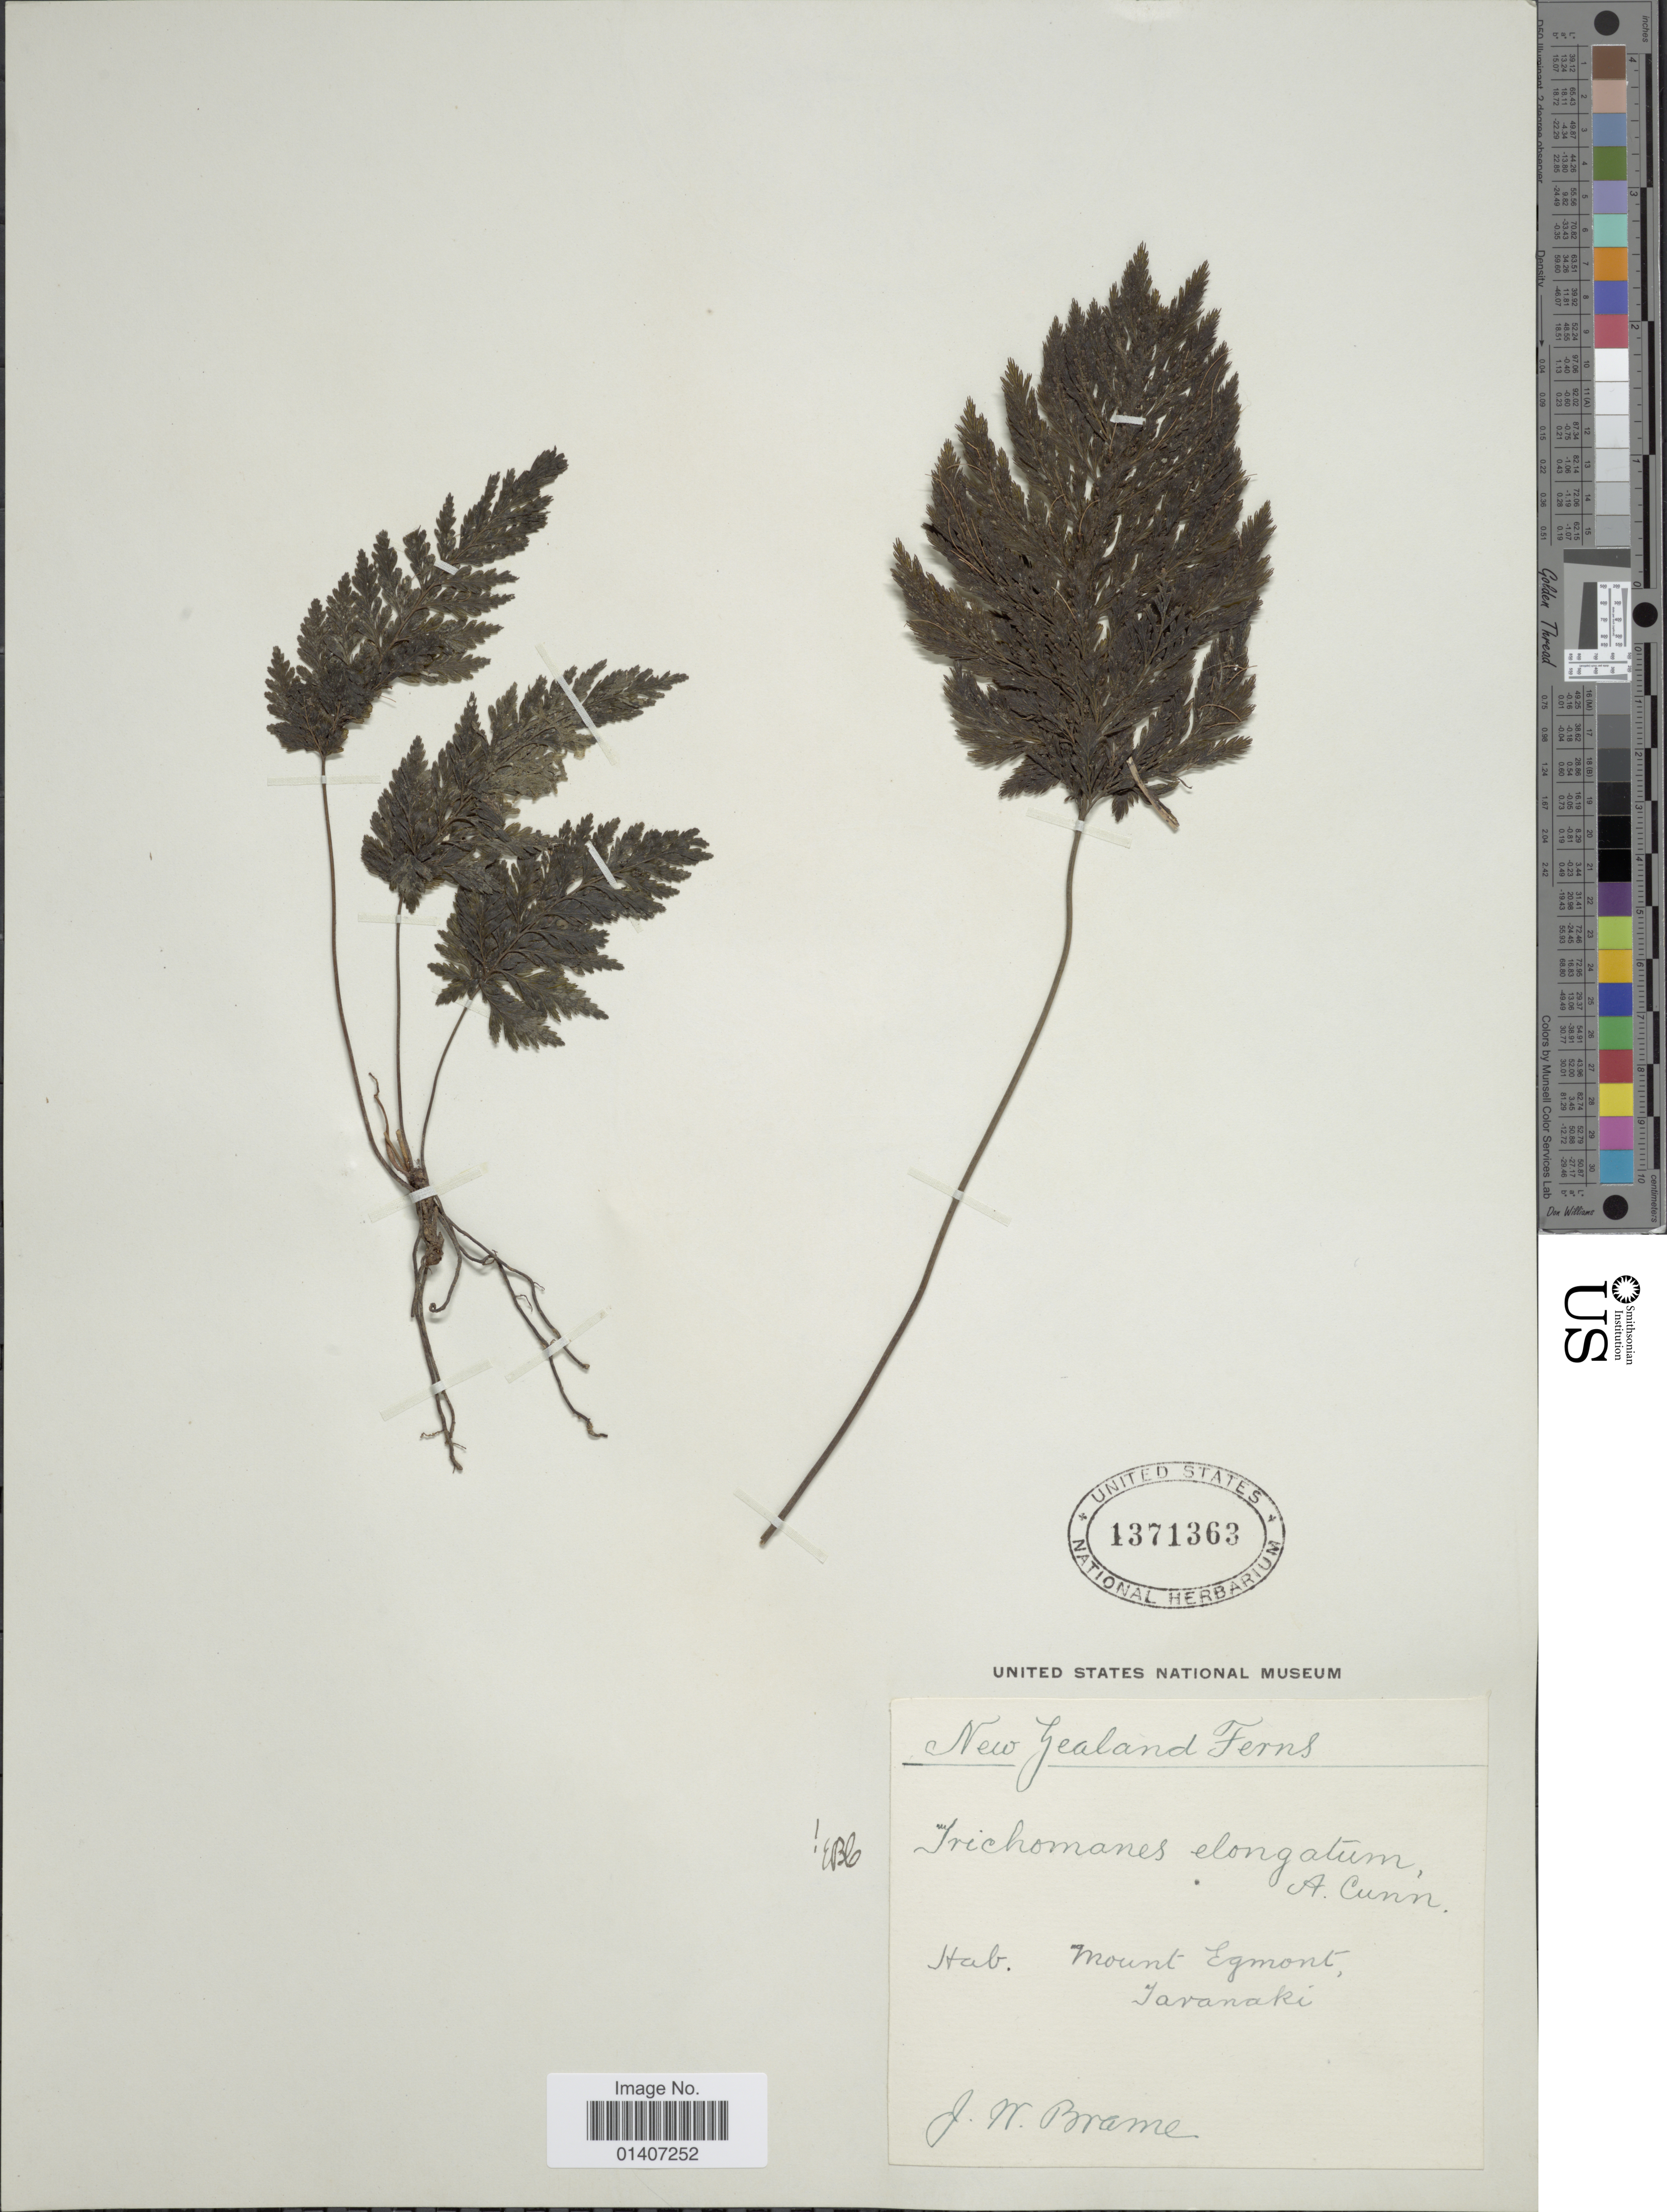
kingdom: Plantae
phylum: Tracheophyta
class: Polypodiopsida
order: Hymenophyllales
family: Hymenophyllaceae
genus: Abrodictyum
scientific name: Abrodictyum elongatum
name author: (A. Cunn.) Ebihara & K. Iwats.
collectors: J. Brame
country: New Zealand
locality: Mount Egmont, Tavanaki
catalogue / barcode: US 1371363